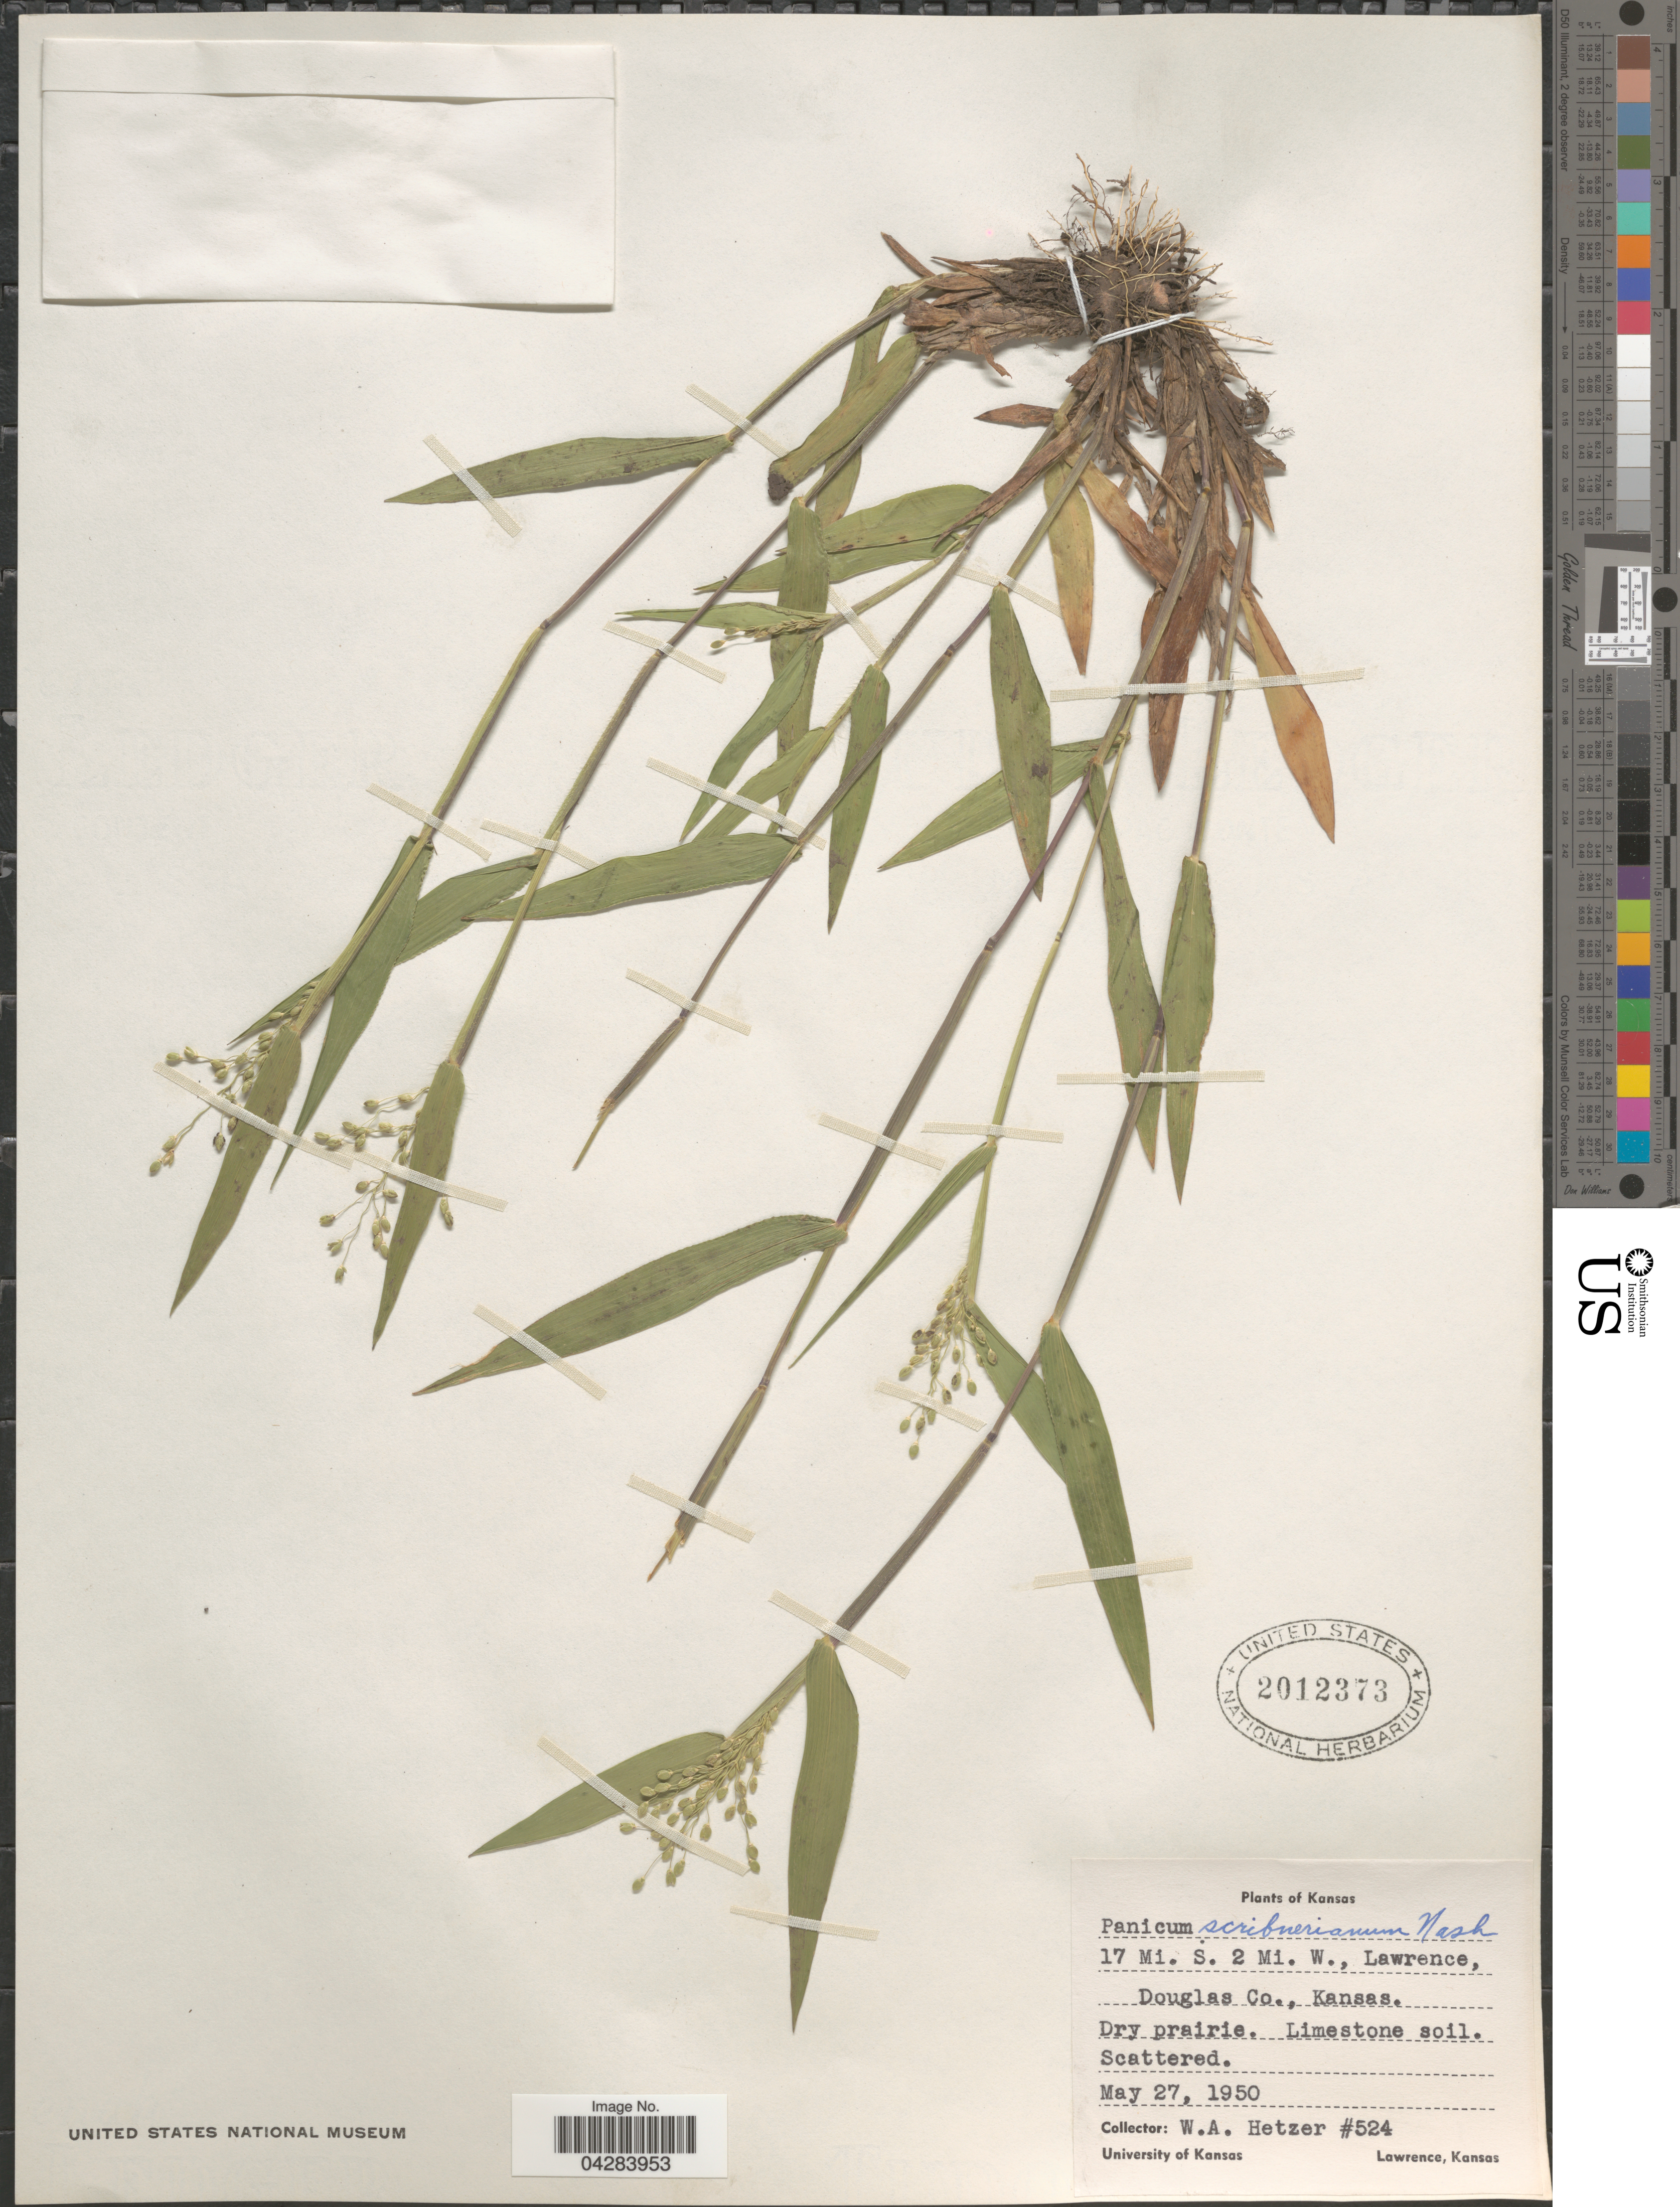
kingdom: Plantae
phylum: Tracheophyta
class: Liliopsida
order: Poales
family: Poaceae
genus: Dichanthelium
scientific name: Dichanthelium oligosanthes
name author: (Schult.) Gould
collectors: W. Hetzer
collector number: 524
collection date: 1950-05-27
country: United States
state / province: Arkansas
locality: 17 Mi. S. 2 Mi. W., Lawrence, Douglas Co.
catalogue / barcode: US 2012373